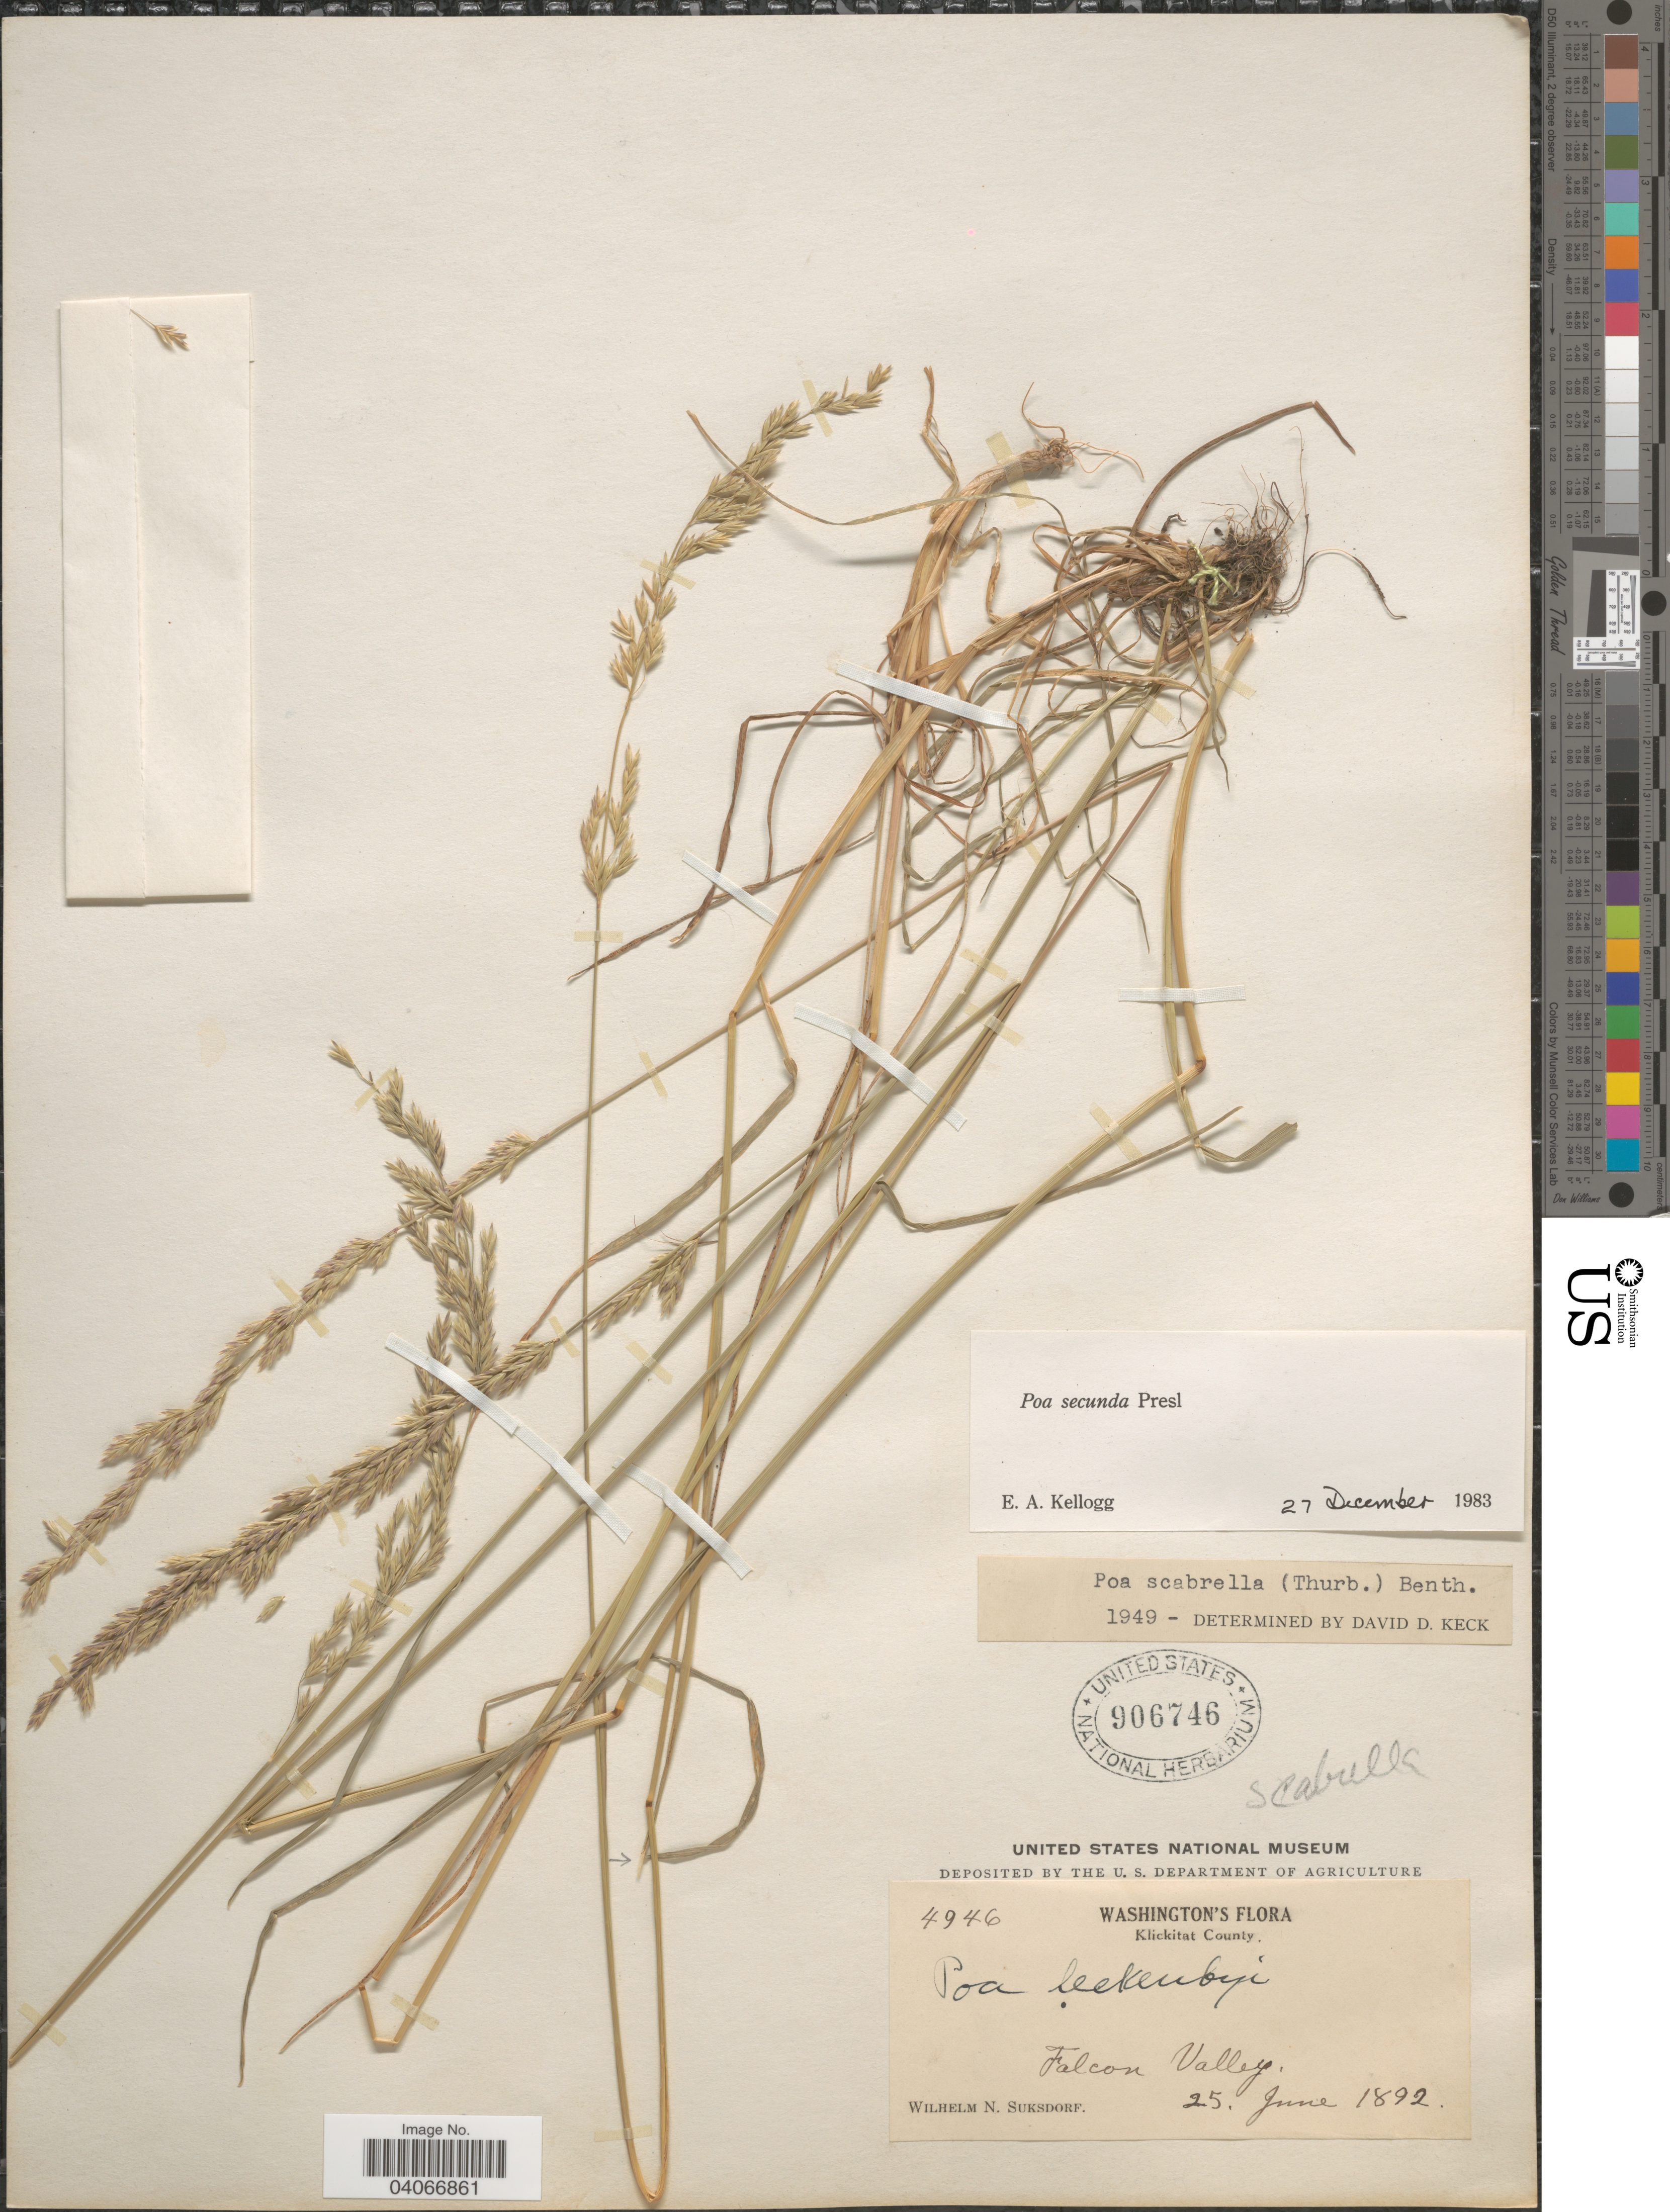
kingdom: Plantae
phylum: Tracheophyta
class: Liliopsida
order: Poales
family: Poaceae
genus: Poa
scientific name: Poa secunda subsp. secunda var. scabrella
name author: (Thurb.) Soreng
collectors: W. N. Suksdorf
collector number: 4946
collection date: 1892-06-25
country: United States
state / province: Washington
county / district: Klickitat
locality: Klickitat County. Falcon Valley.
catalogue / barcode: US 906746